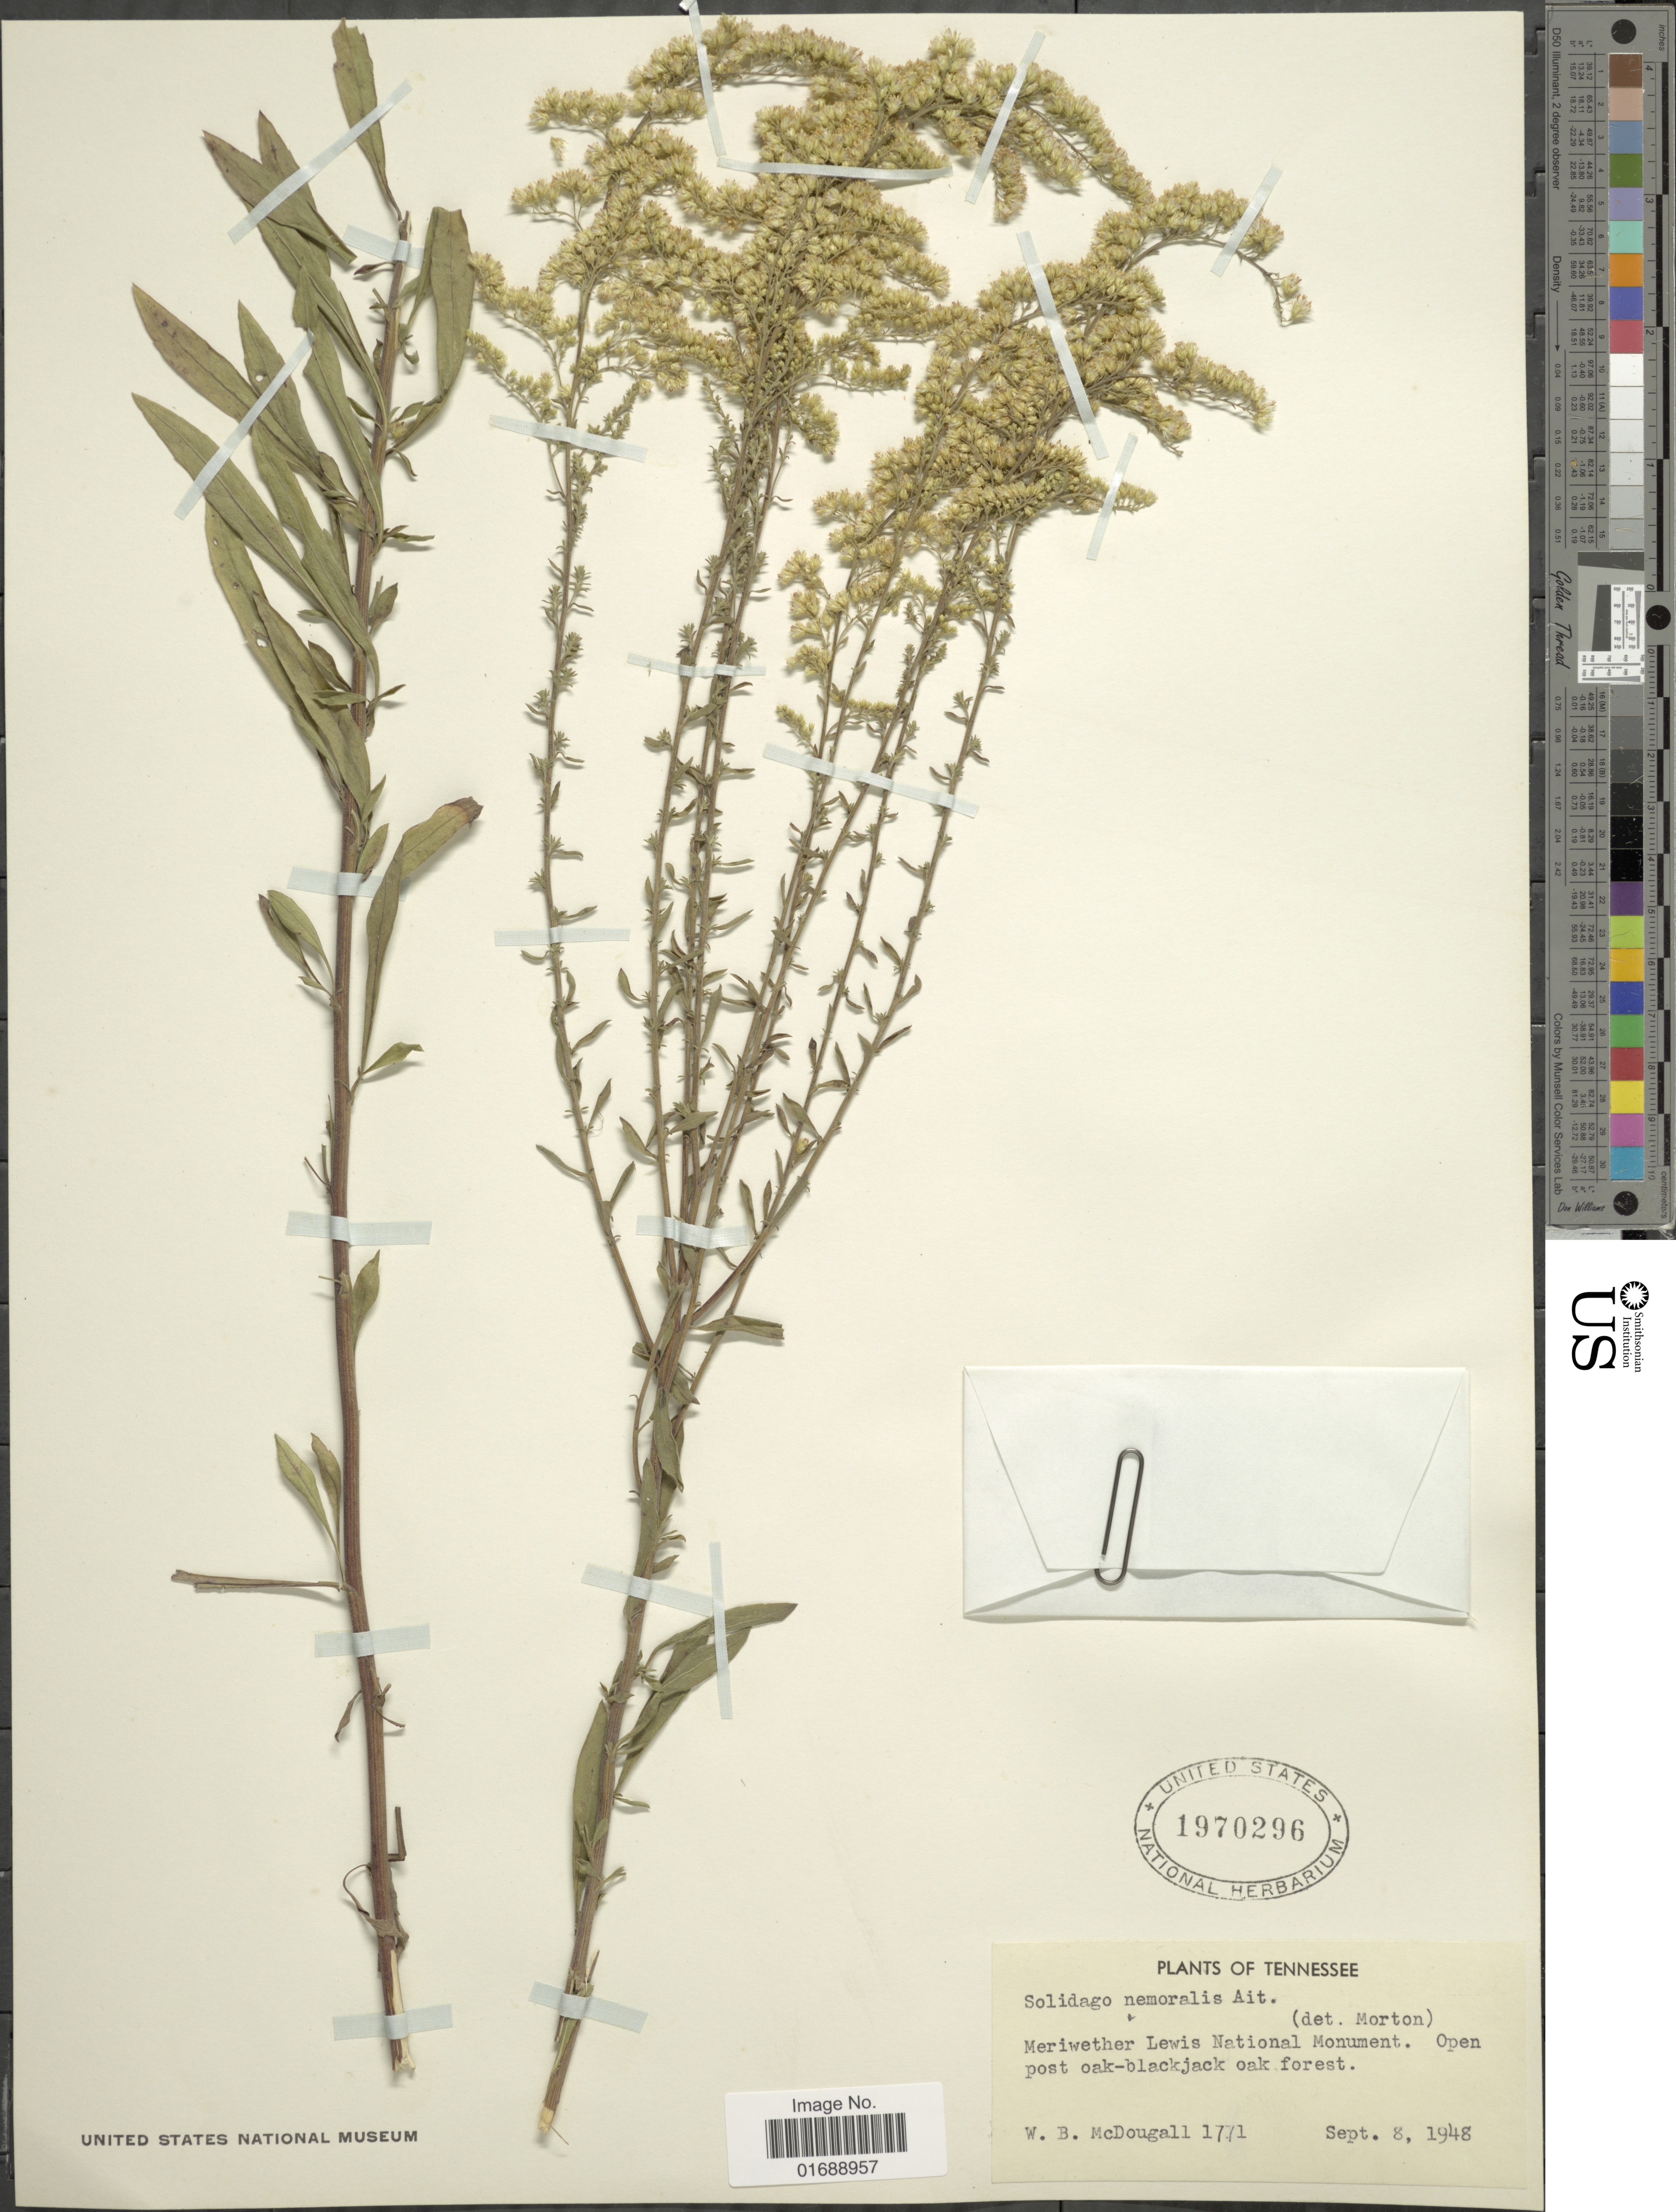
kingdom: Plantae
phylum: Tracheophyta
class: Magnoliopsida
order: Asterales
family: Asteraceae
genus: Solidago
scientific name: Solidago nemoralis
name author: Aiton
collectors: W. B. McDougall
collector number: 1771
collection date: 1948-09-08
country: United States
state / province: Tennessee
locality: Meriwether Lewis National Monument. Open post oak-blackjack oak forest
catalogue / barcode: US 1970296